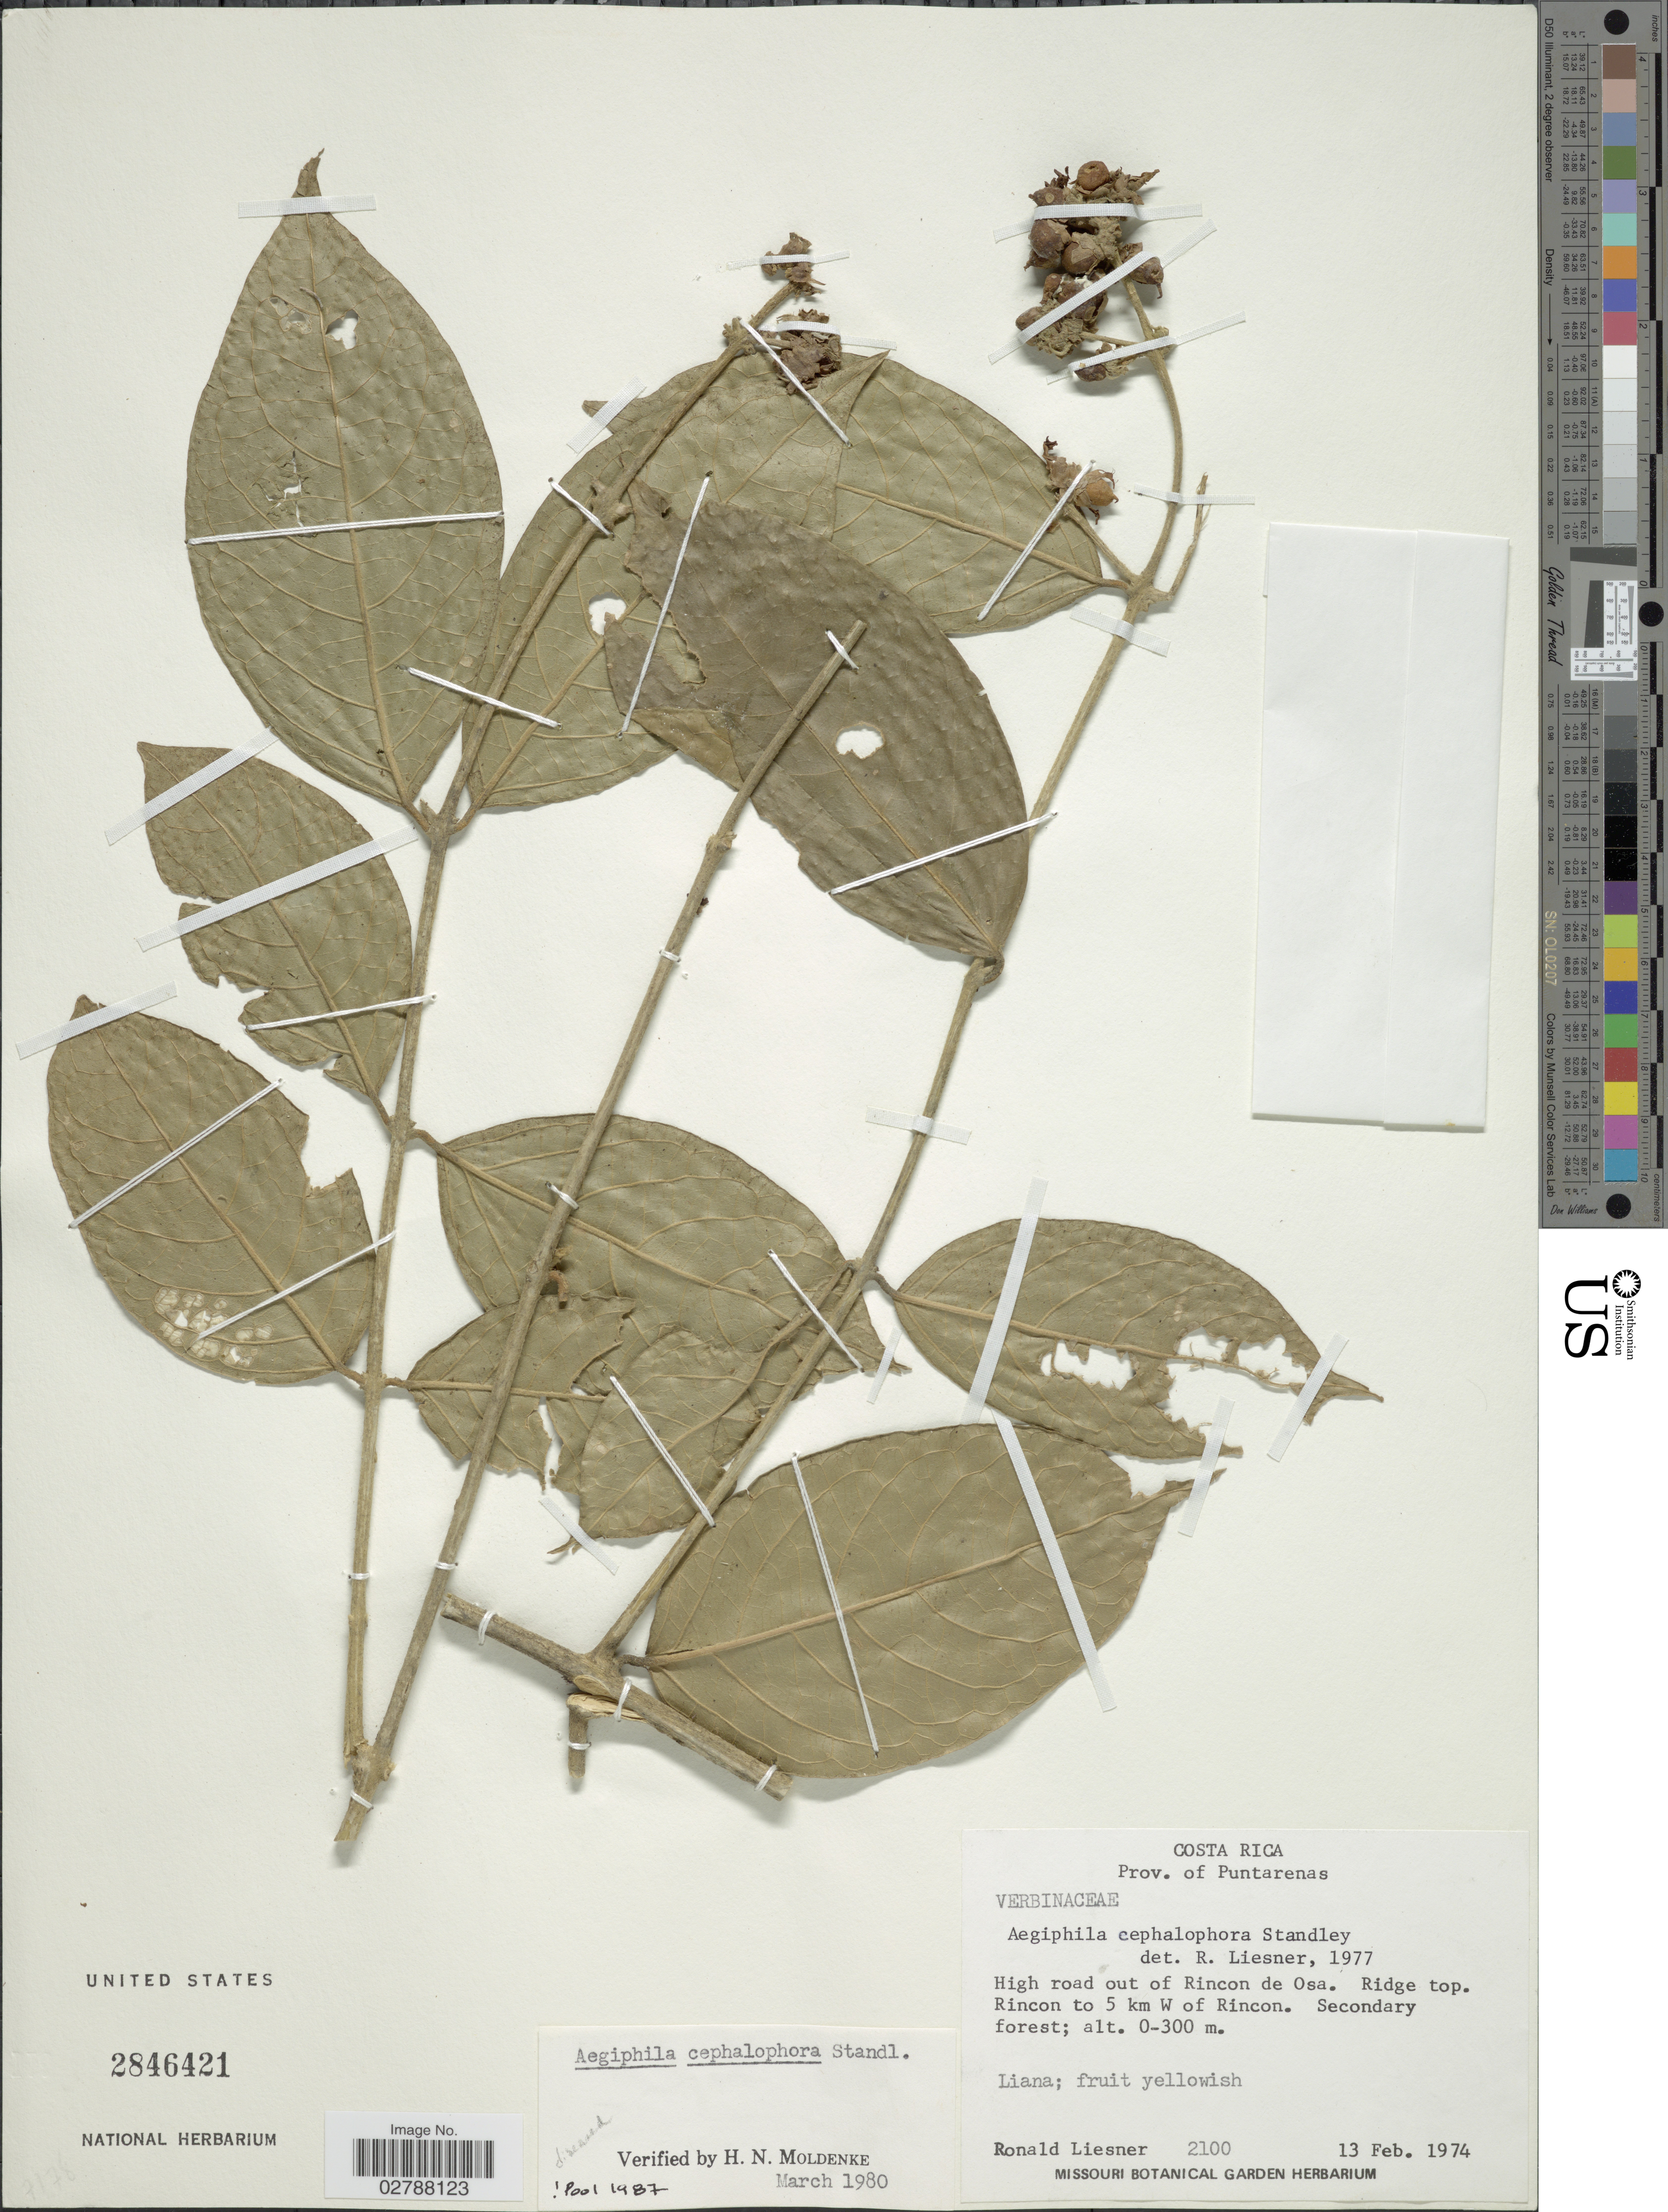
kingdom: Plantae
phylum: Tracheophyta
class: Magnoliopsida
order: Lamiales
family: Lamiaceae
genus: Aegiphila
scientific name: Aegiphila cephalophora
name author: Standl.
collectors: R. L. Liesner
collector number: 2100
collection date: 1974-02-13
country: Costa Rica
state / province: Puntarenas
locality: Prov. de Puntarenas. High road out of Rincon de Osa. Rincon to 5 km W of Rincon.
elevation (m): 0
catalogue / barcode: US 2846421